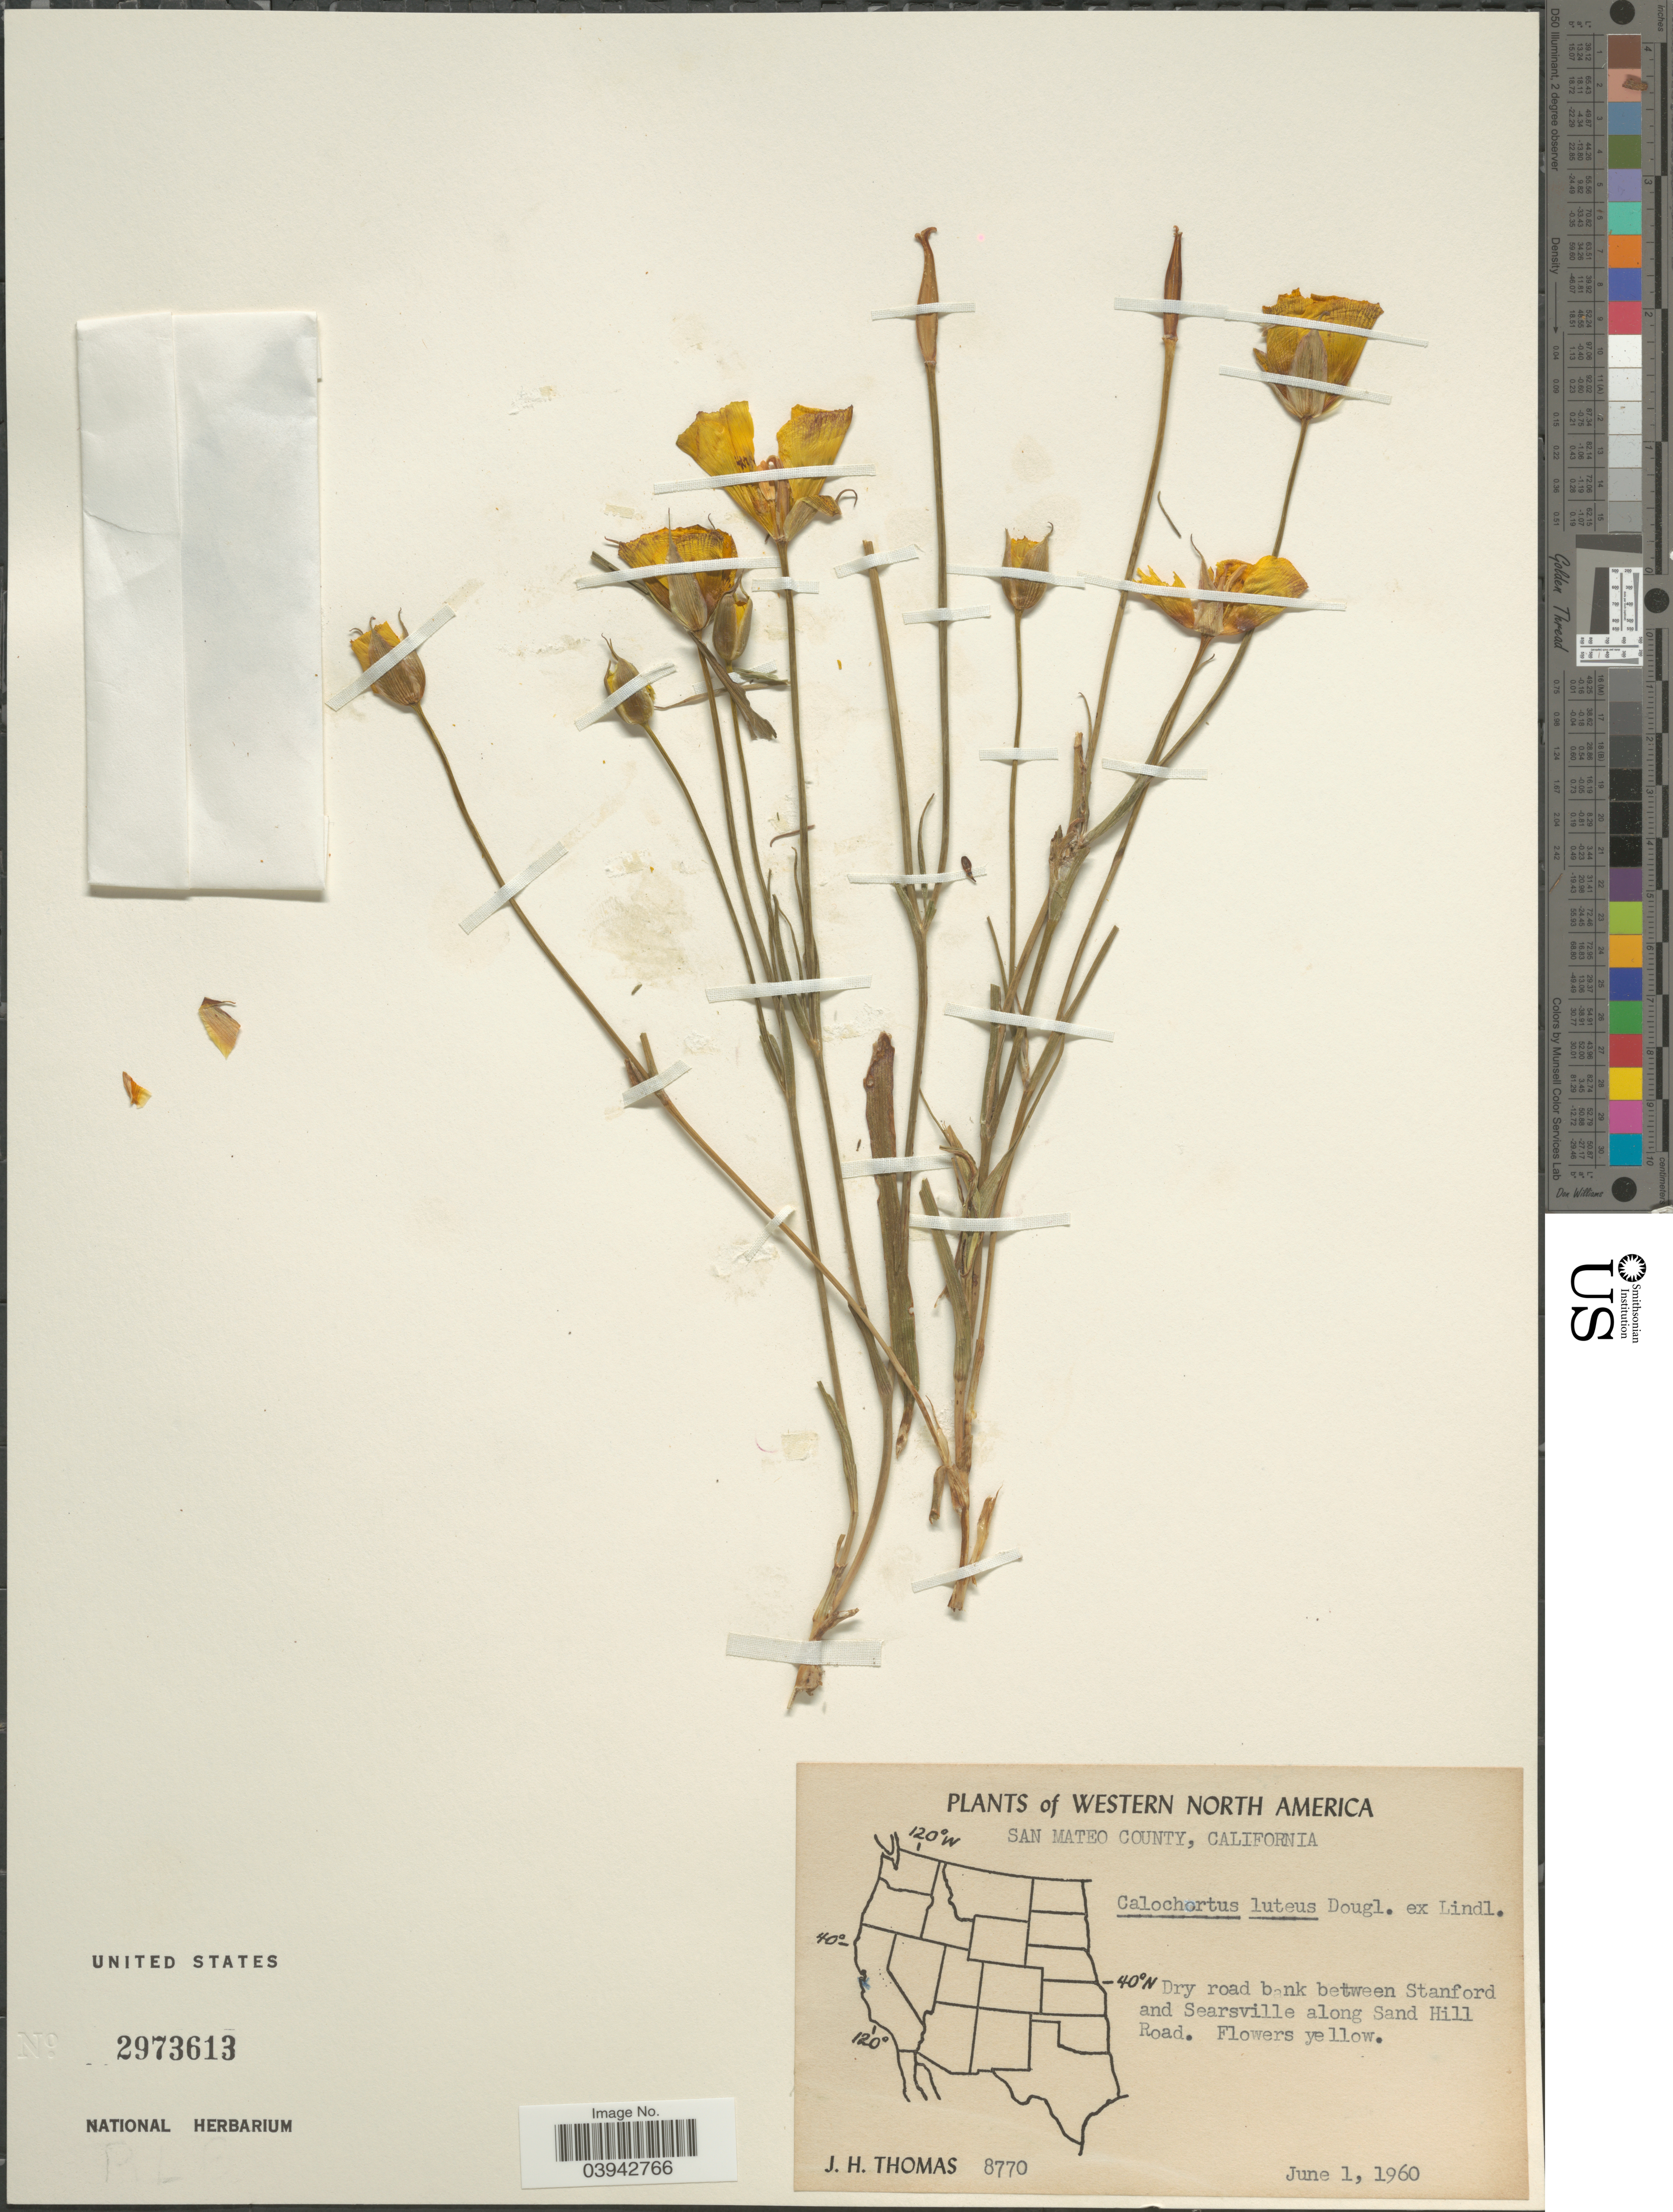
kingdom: Plantae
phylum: Tracheophyta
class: Liliopsida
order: Liliales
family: Liliaceae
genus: Calochortus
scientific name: Calochortus luteus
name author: Douglas ex Lindl.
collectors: J. H. Thomas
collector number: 8770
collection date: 1960-06-01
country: United States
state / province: California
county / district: San Mateo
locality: Western North America. San Mateo County. Dry road bank between Stanford and Searsville along Sand Hill Road.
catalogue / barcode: US 2973613